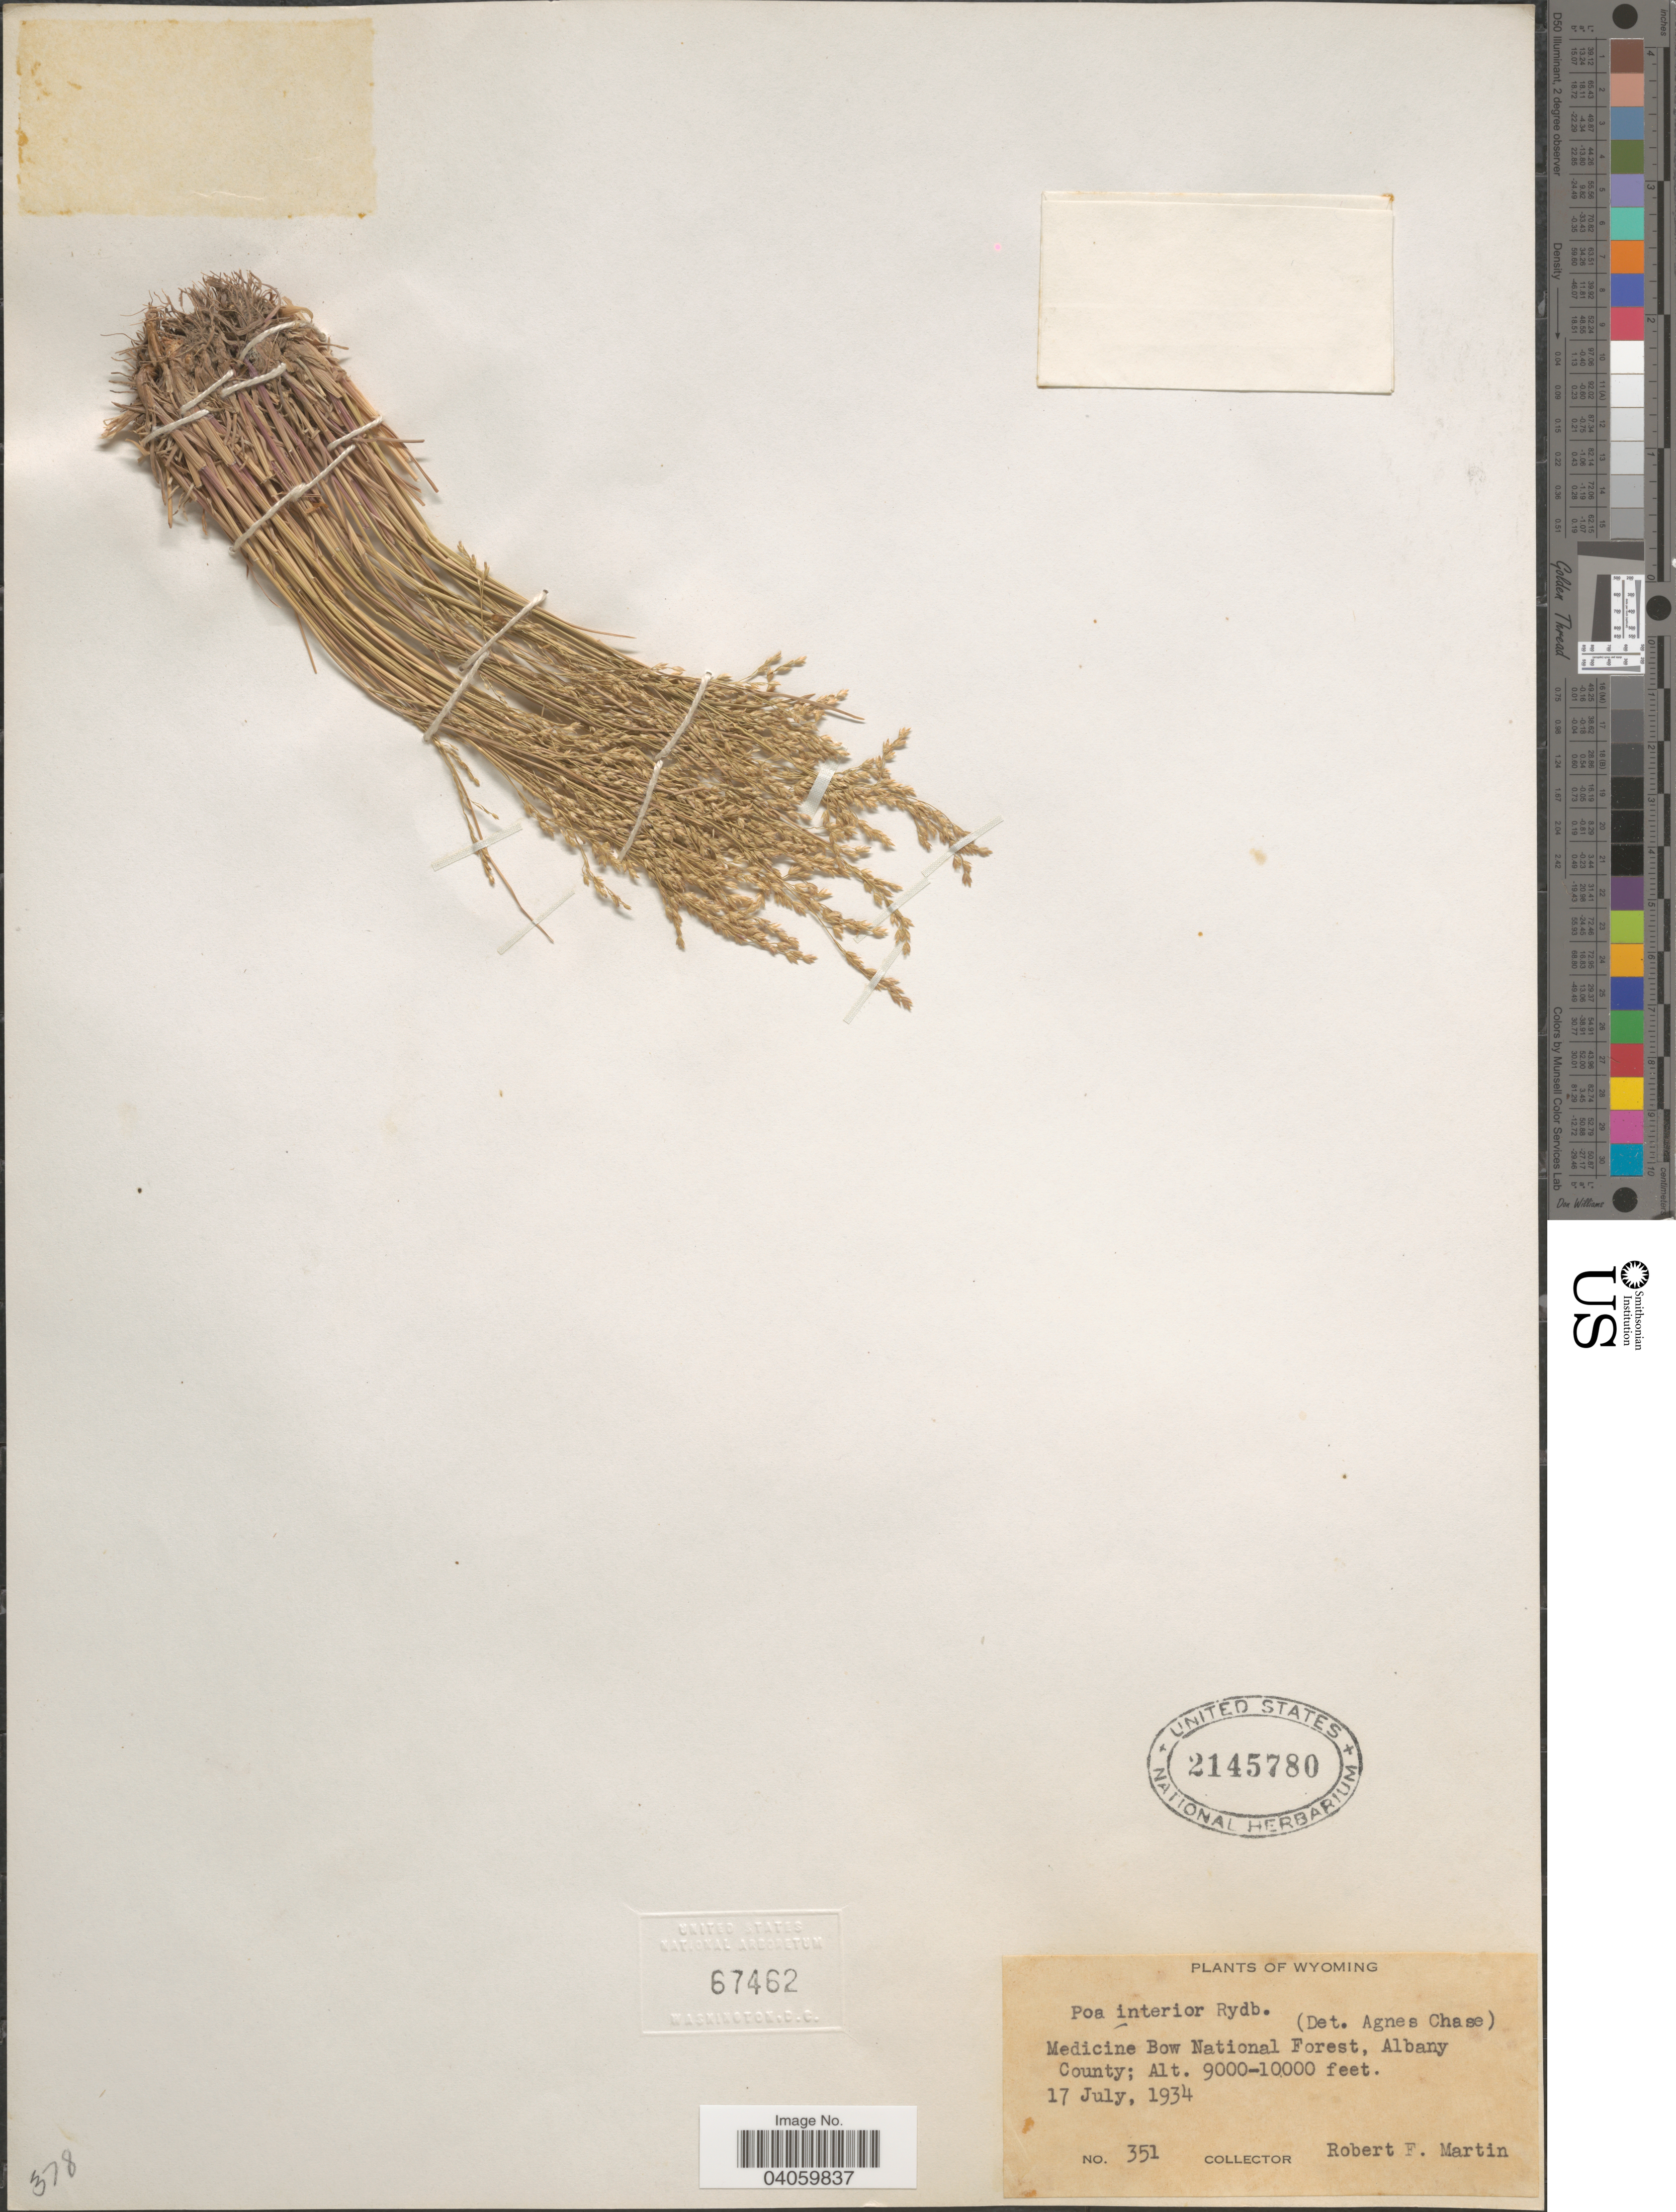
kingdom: Plantae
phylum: Tracheophyta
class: Liliopsida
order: Poales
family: Poaceae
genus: Poa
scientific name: Poa interior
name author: Rydb.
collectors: R. F. Martin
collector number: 351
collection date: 1934-07-17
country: United States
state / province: Wyoming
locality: Medicine Bow National Forest, Albany County.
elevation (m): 2743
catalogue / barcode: US 2145780